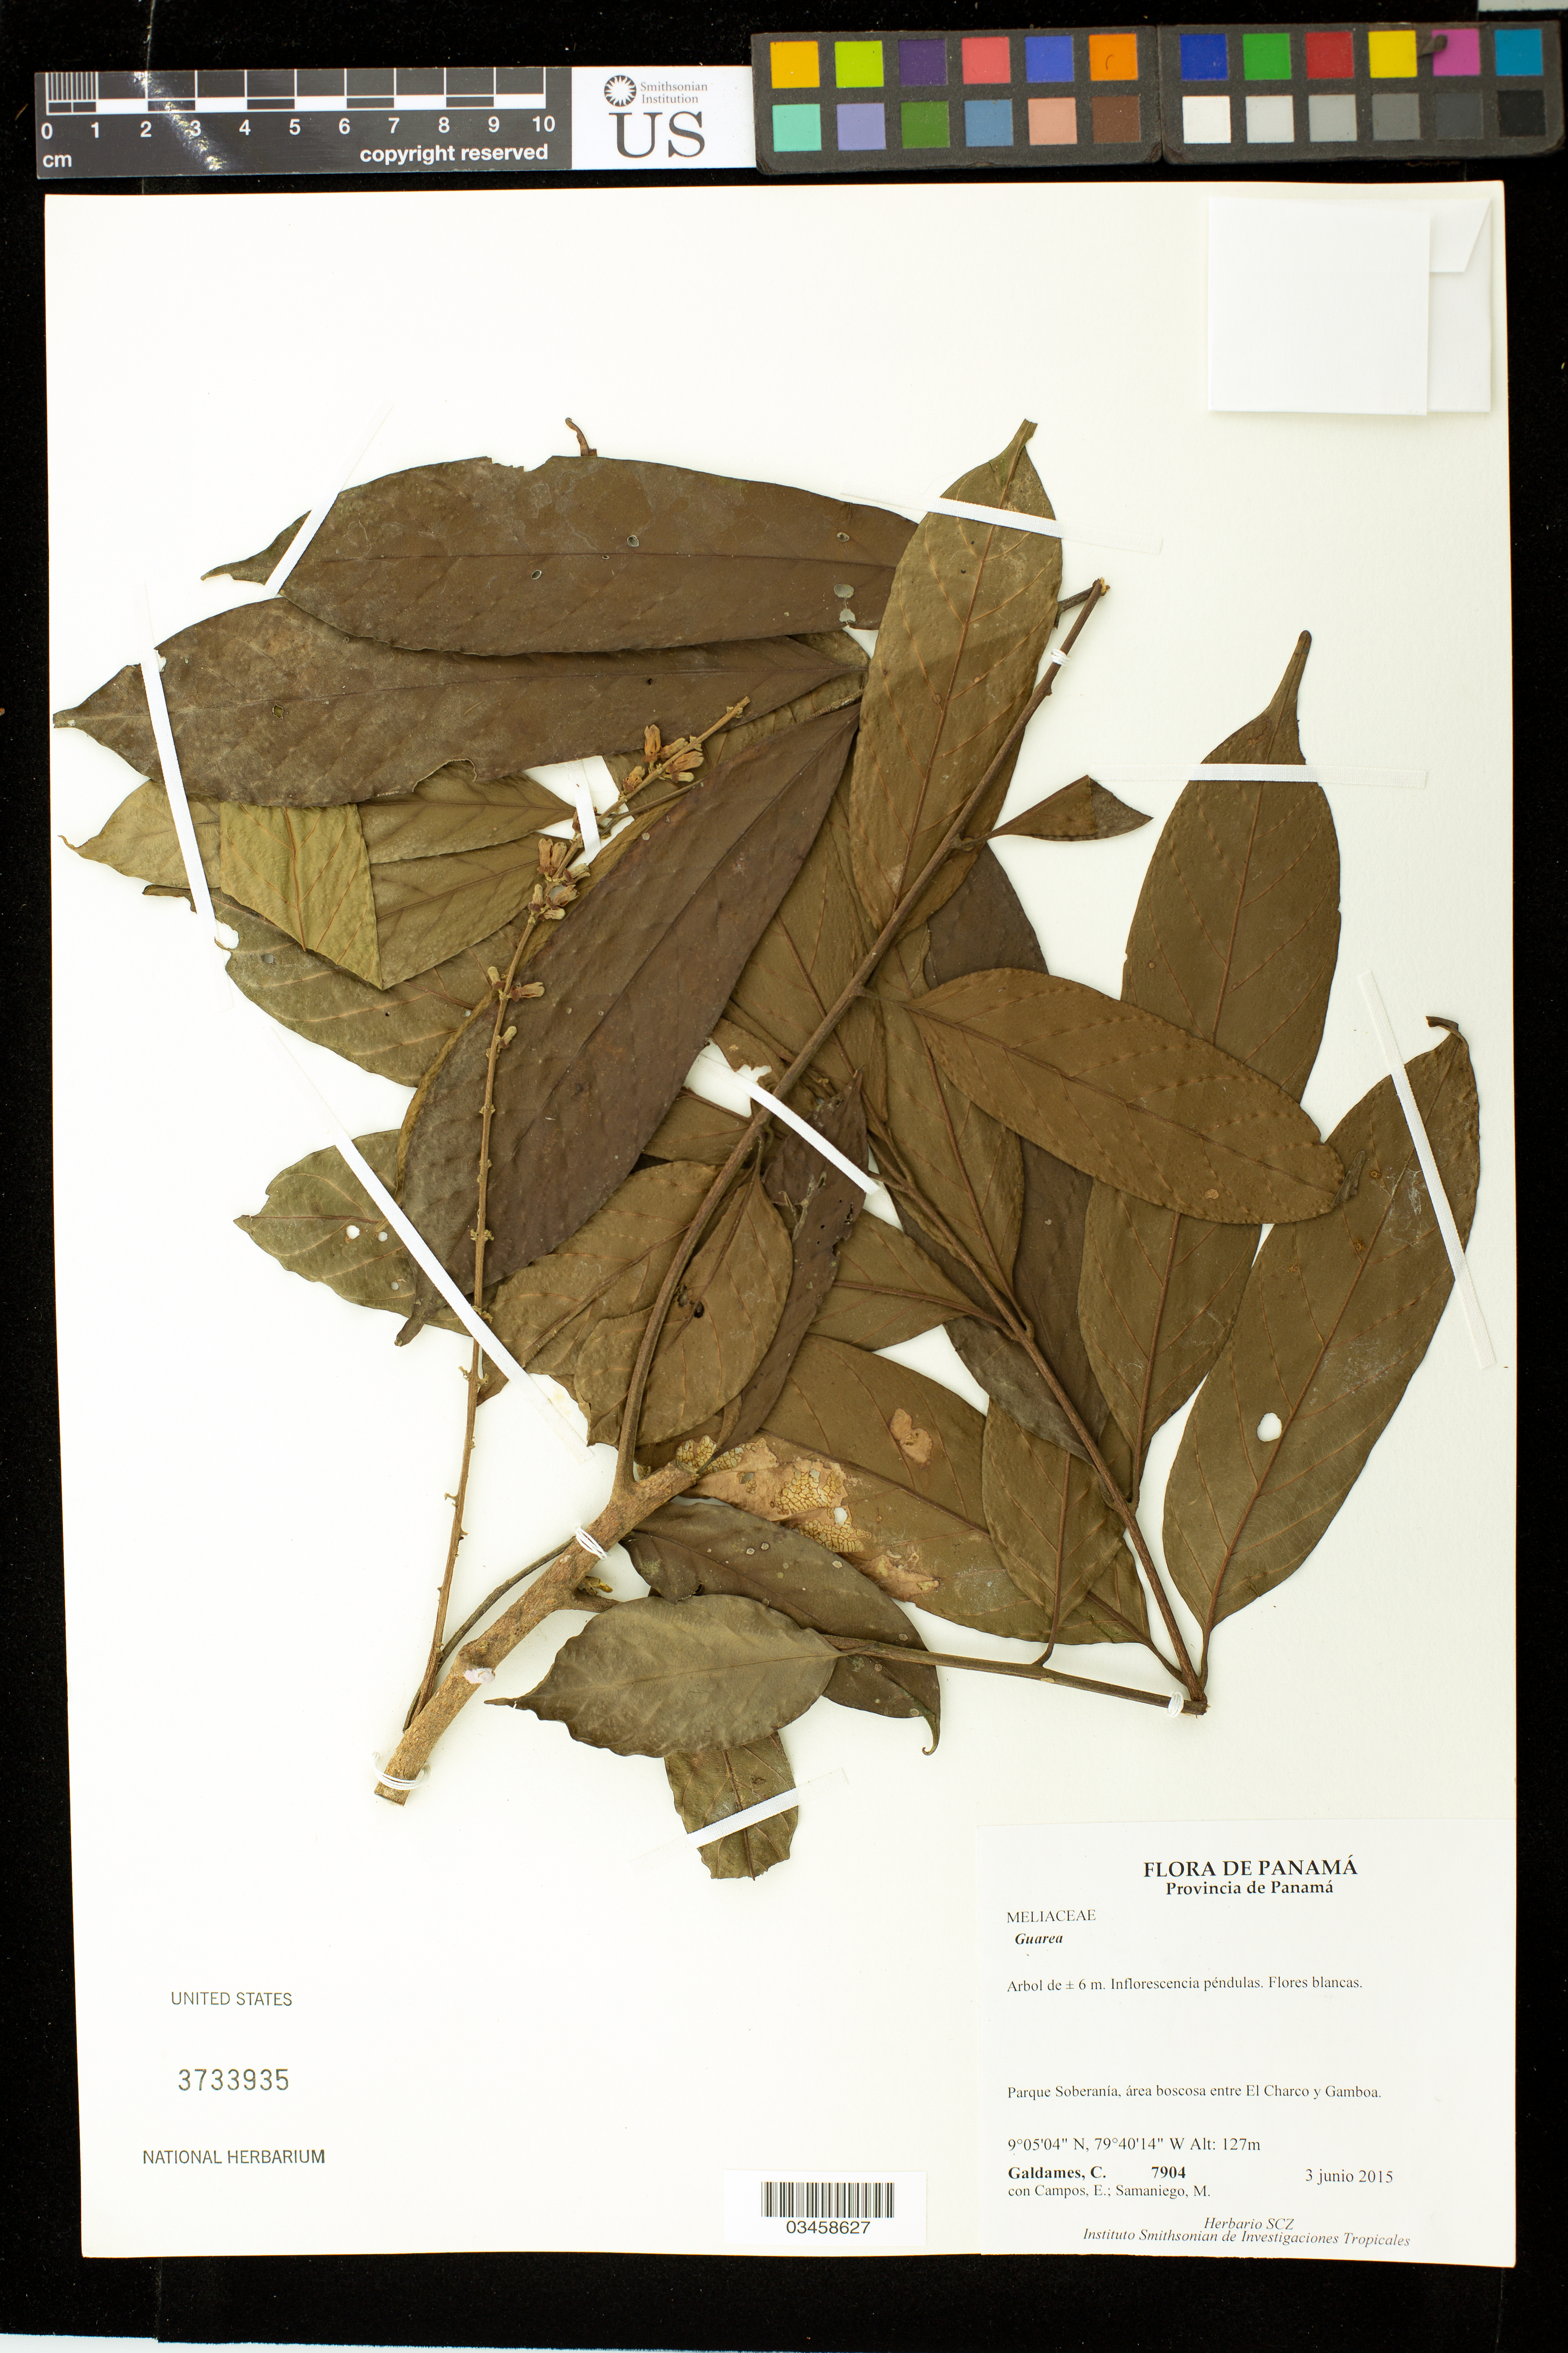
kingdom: Plantae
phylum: Tracheophyta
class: Magnoliopsida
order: Sapindales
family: Meliaceae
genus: Guarea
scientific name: Guarea sp.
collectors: C. Galdames, E. Campos & M. Samaniego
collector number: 7904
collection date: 2015-06-03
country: Panama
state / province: Panamá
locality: Parque Soberania area boscosa entre El Charco y Gamboa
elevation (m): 127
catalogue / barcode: US 3733935